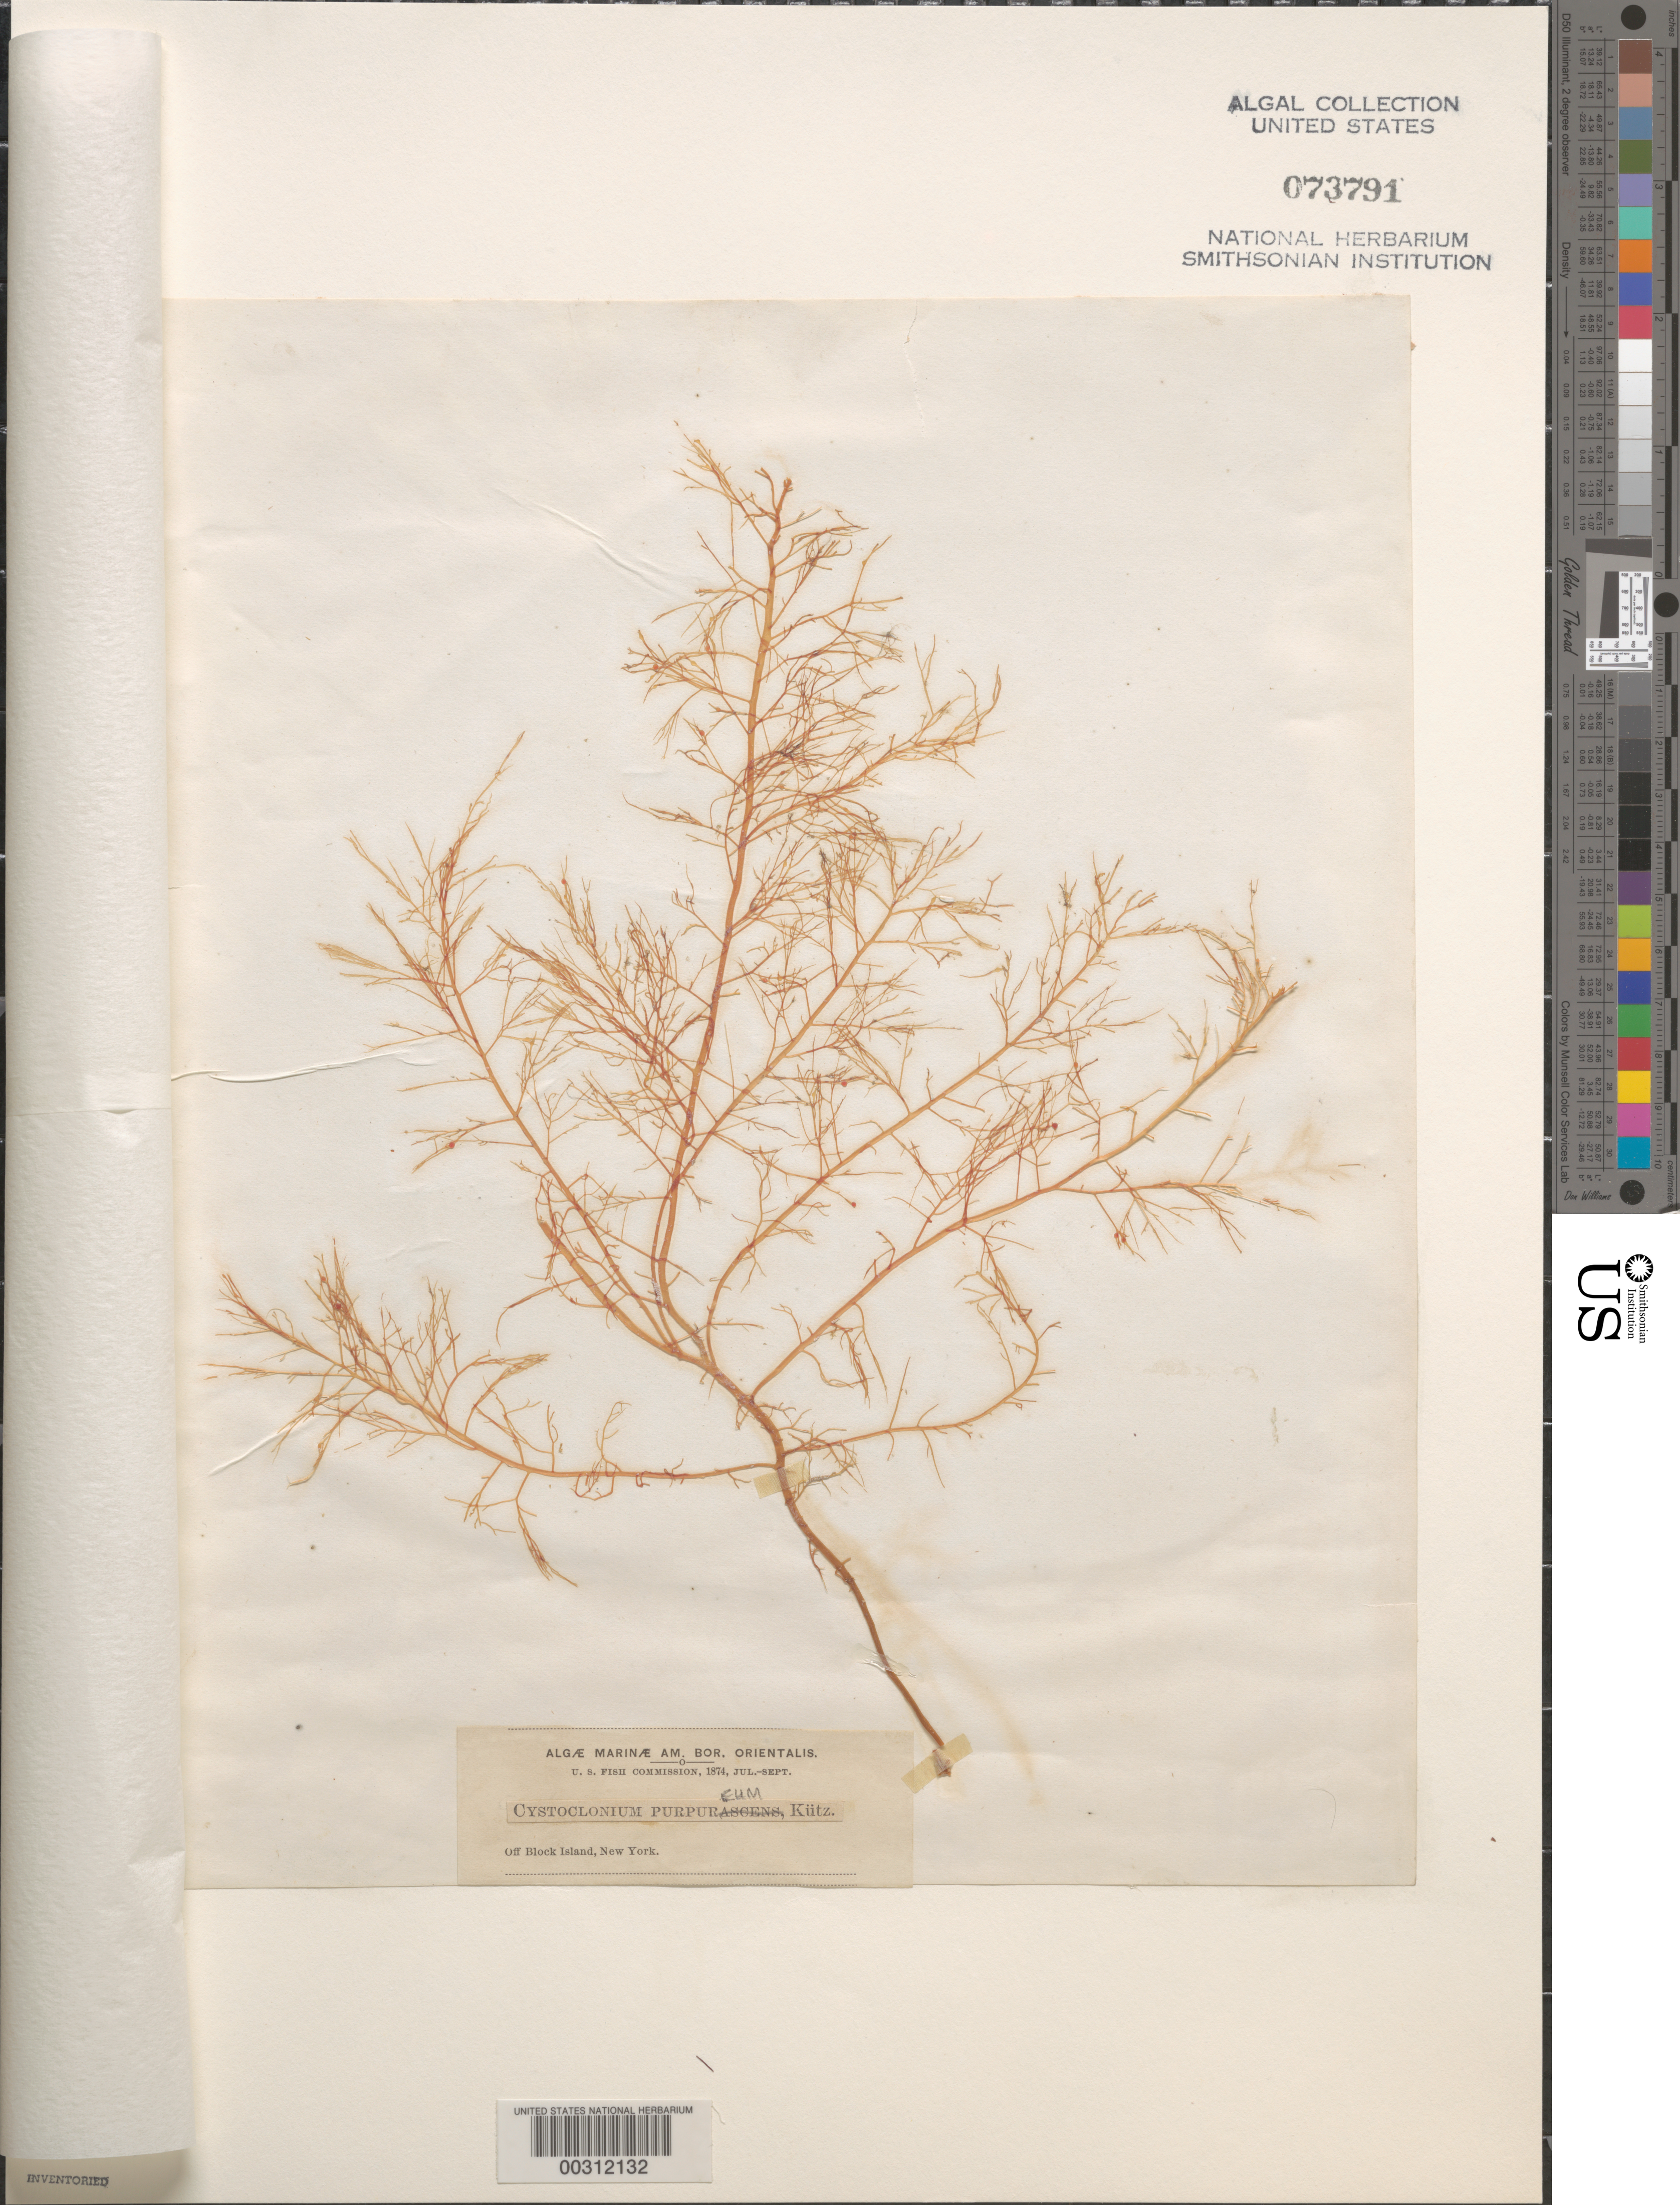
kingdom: Plantae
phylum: Rhodophyta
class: Florideophyceae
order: Gigartinales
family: Cystocloniaceae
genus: Cystoclonium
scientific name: Cystoclonium purpureum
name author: (Huds.) Batters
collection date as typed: Jul 1874 TO -- Sep 1874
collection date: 1874-07/1874-09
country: United States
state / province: Rhode Island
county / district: Washington County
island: Block Island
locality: Off Block Island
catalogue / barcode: US 73791